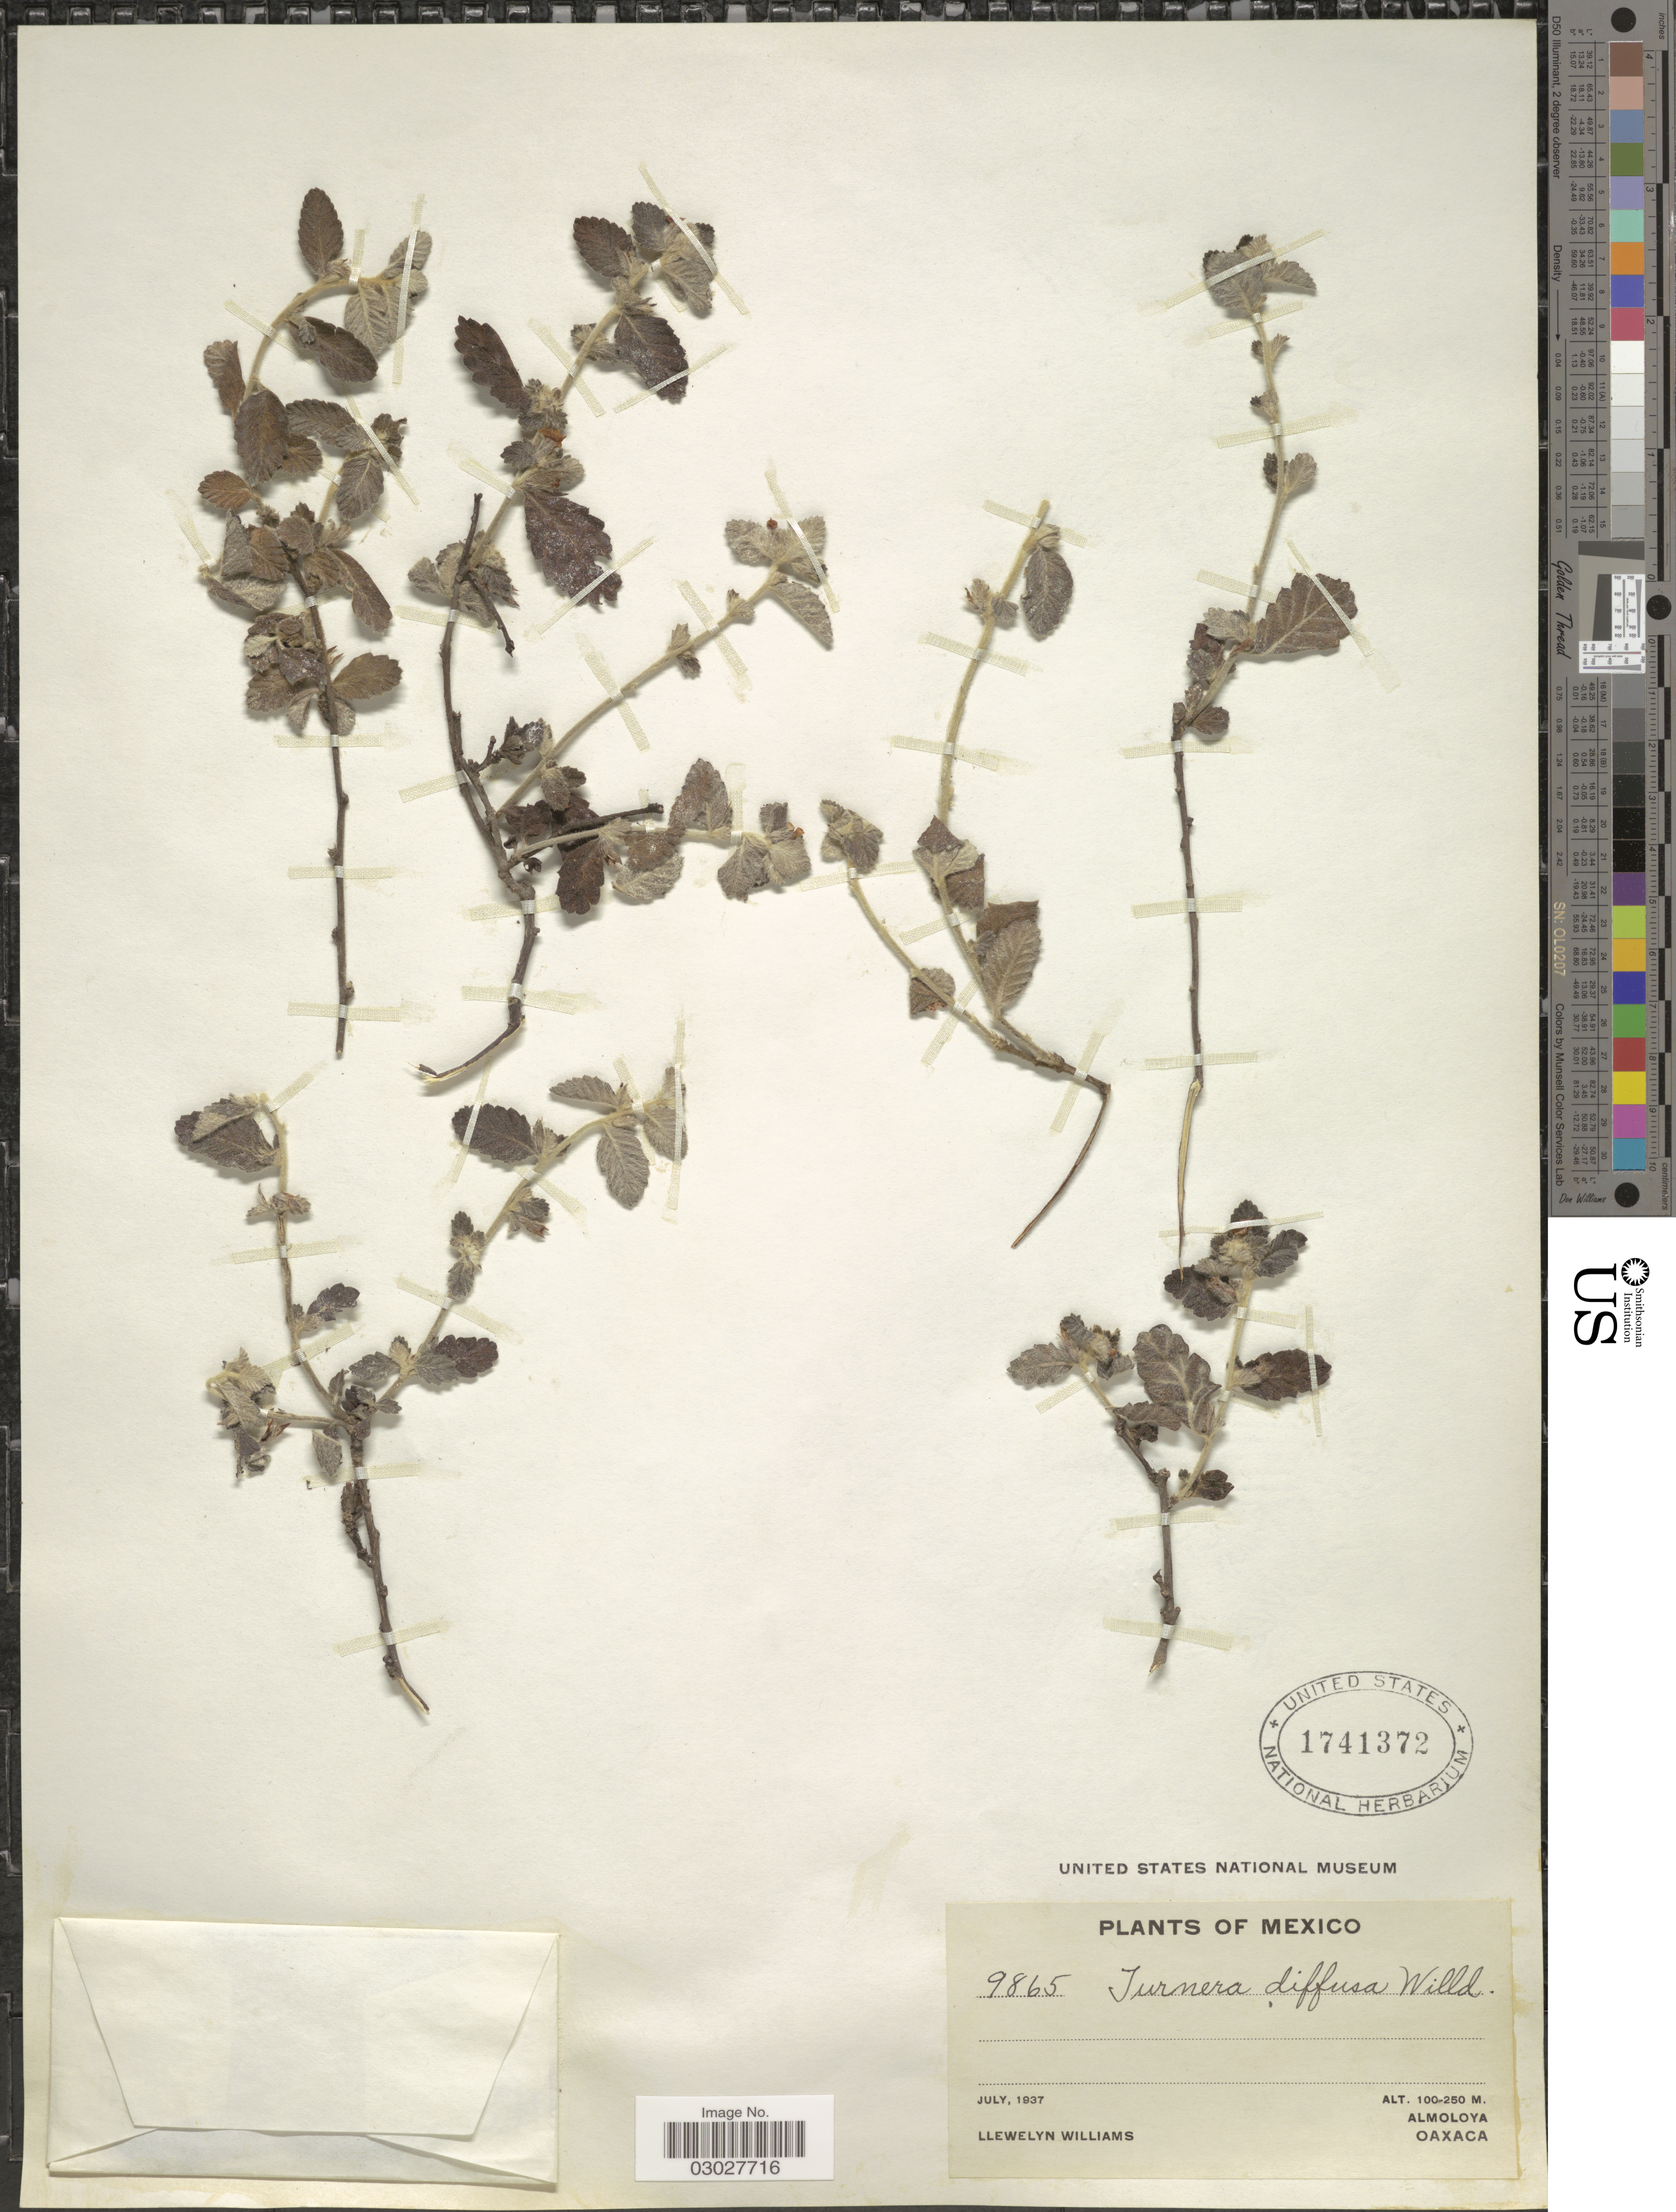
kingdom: Plantae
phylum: Tracheophyta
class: Magnoliopsida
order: Malpighiales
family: Turneraceae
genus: Turnera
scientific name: Turnera diffusa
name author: Willd. ex Schult.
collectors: Ll. Williams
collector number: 9865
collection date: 1937-07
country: Mexico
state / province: Oaxaca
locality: Almoloya.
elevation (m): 100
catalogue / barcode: US 1741372